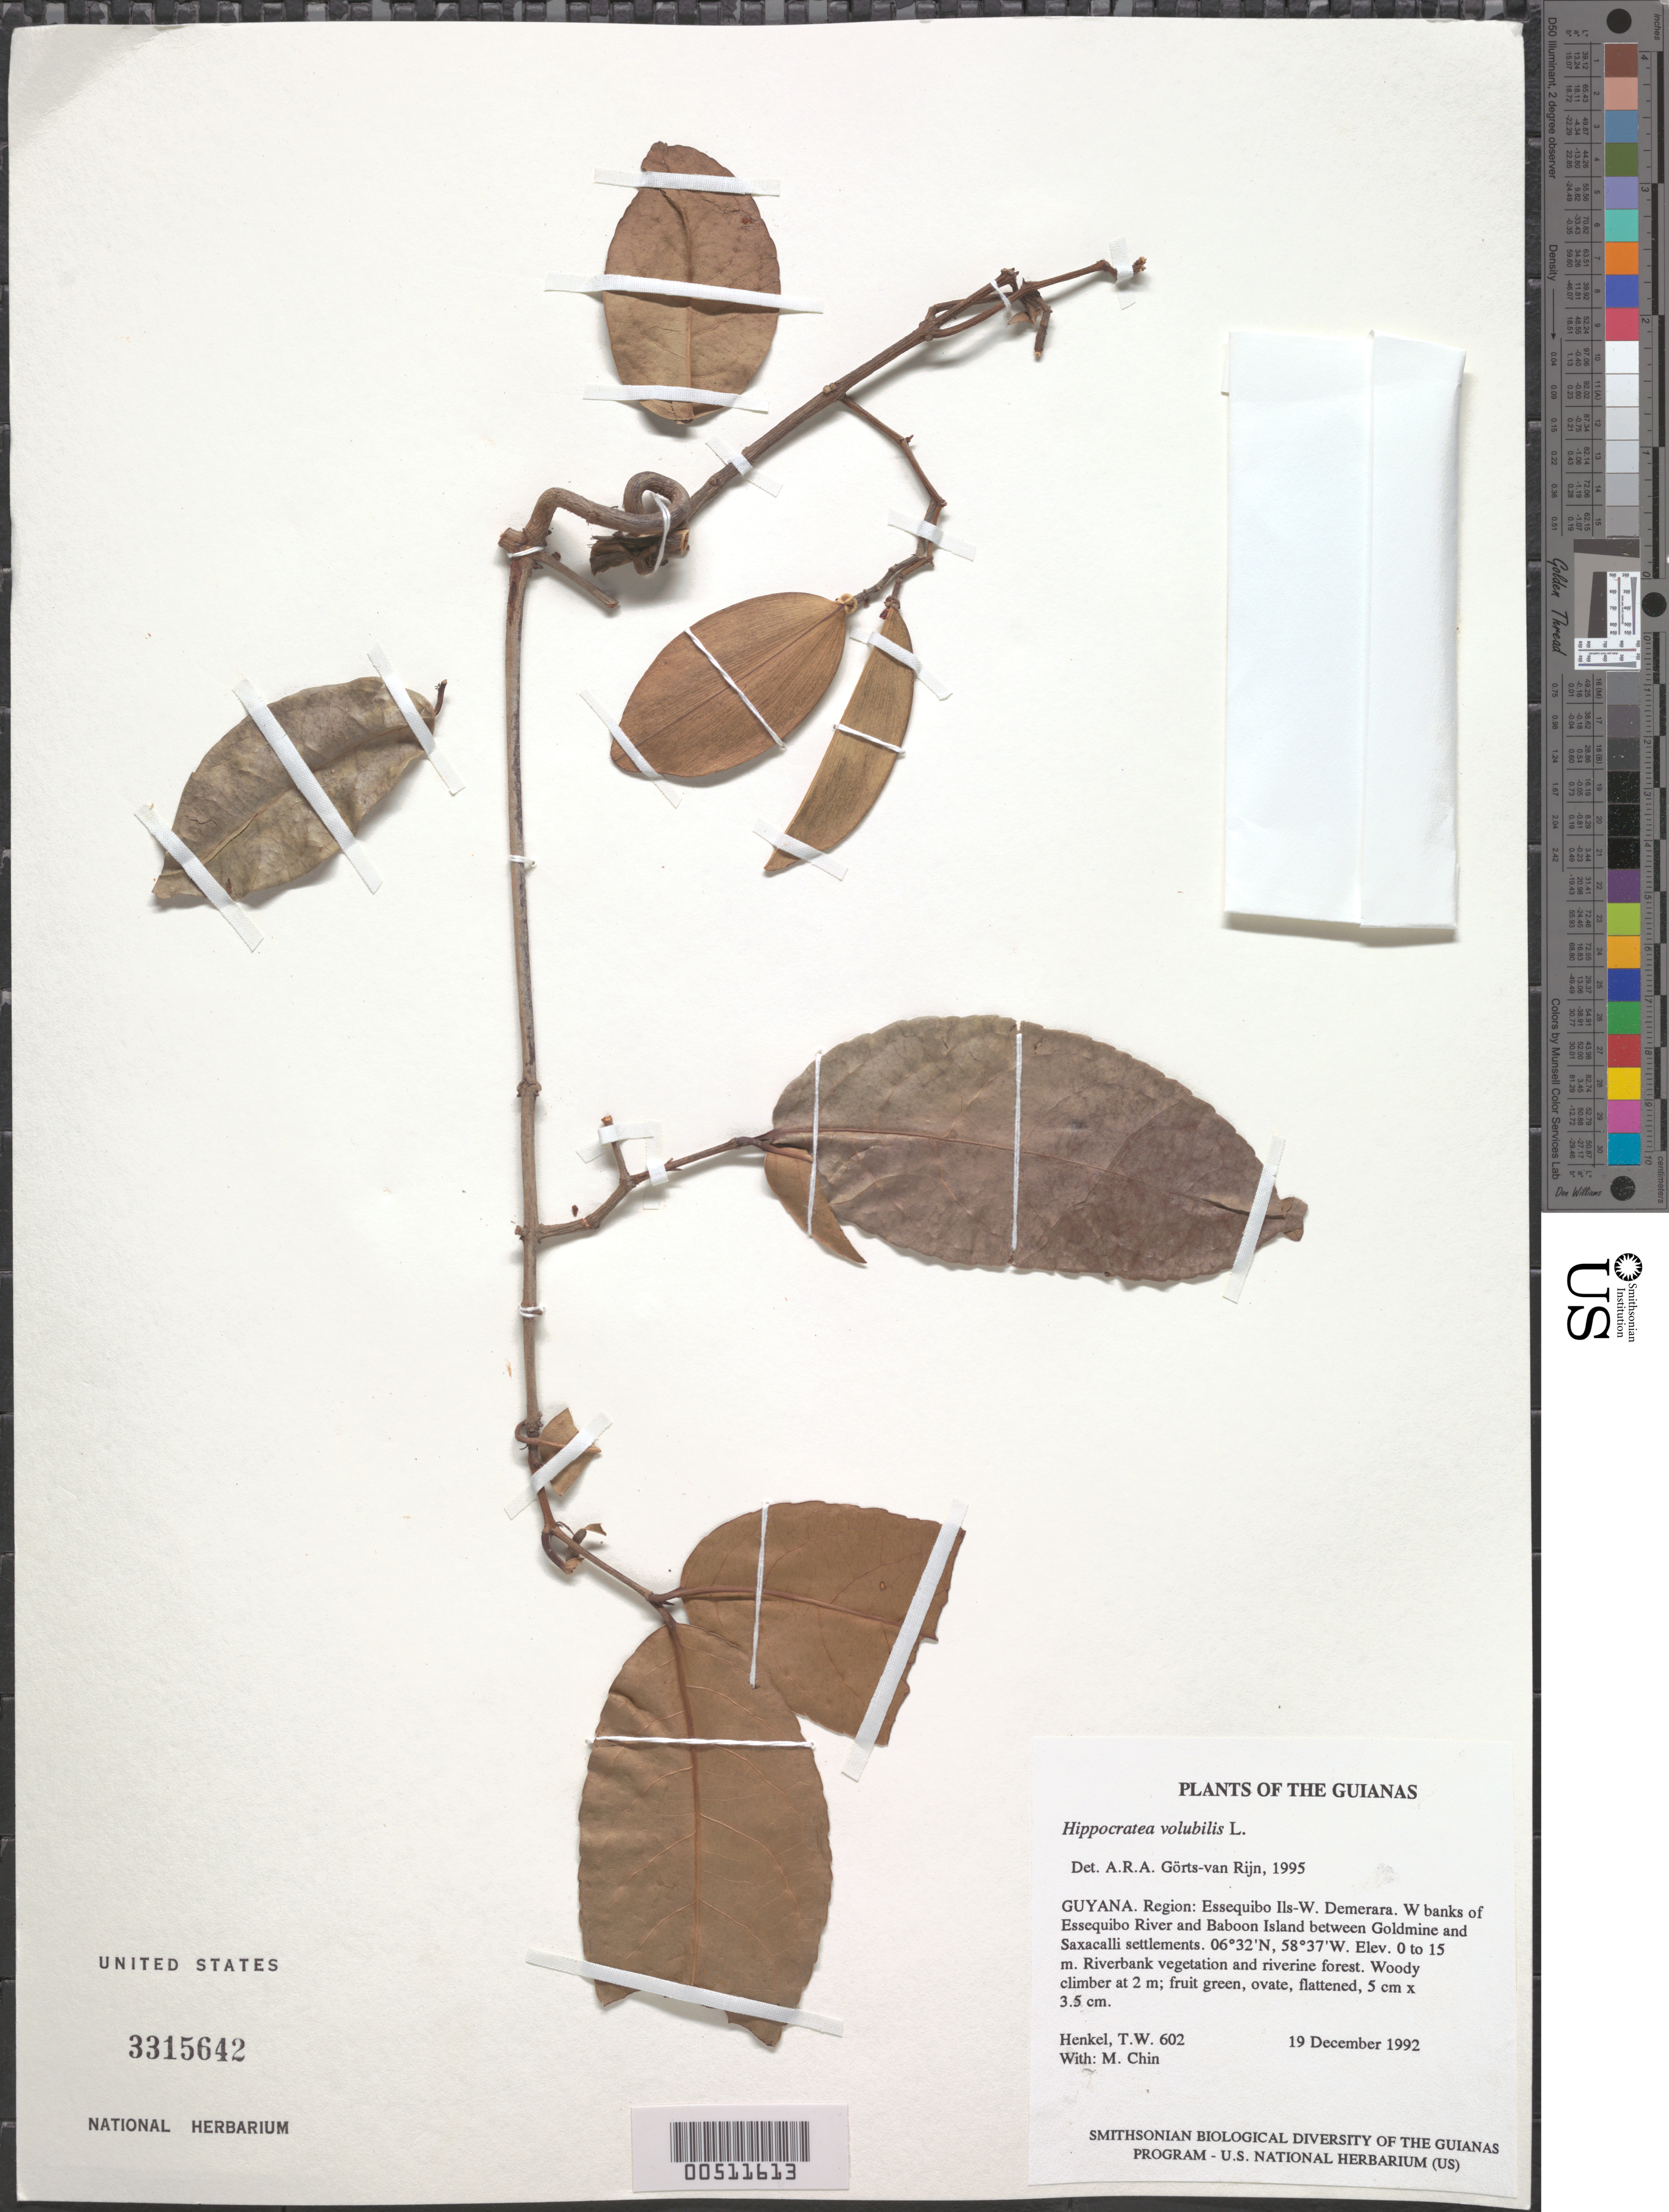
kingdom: Plantae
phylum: Tracheophyta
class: Magnoliopsida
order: Celastrales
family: Celastraceae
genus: Hippocratea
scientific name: Hippocratea volubilis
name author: L.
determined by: Görts-van Rijn, A. R. A.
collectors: T. Henkel & M. Chin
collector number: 602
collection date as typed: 19 December 1992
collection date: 1992-12-19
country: Guyana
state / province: Essequibo Isl-W. Demerara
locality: W banks of Essequibo River and Baboon Island between Goldmine and Saxacalli settlements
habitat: Riverbank vegetation and riverine forest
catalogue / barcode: US 3315642